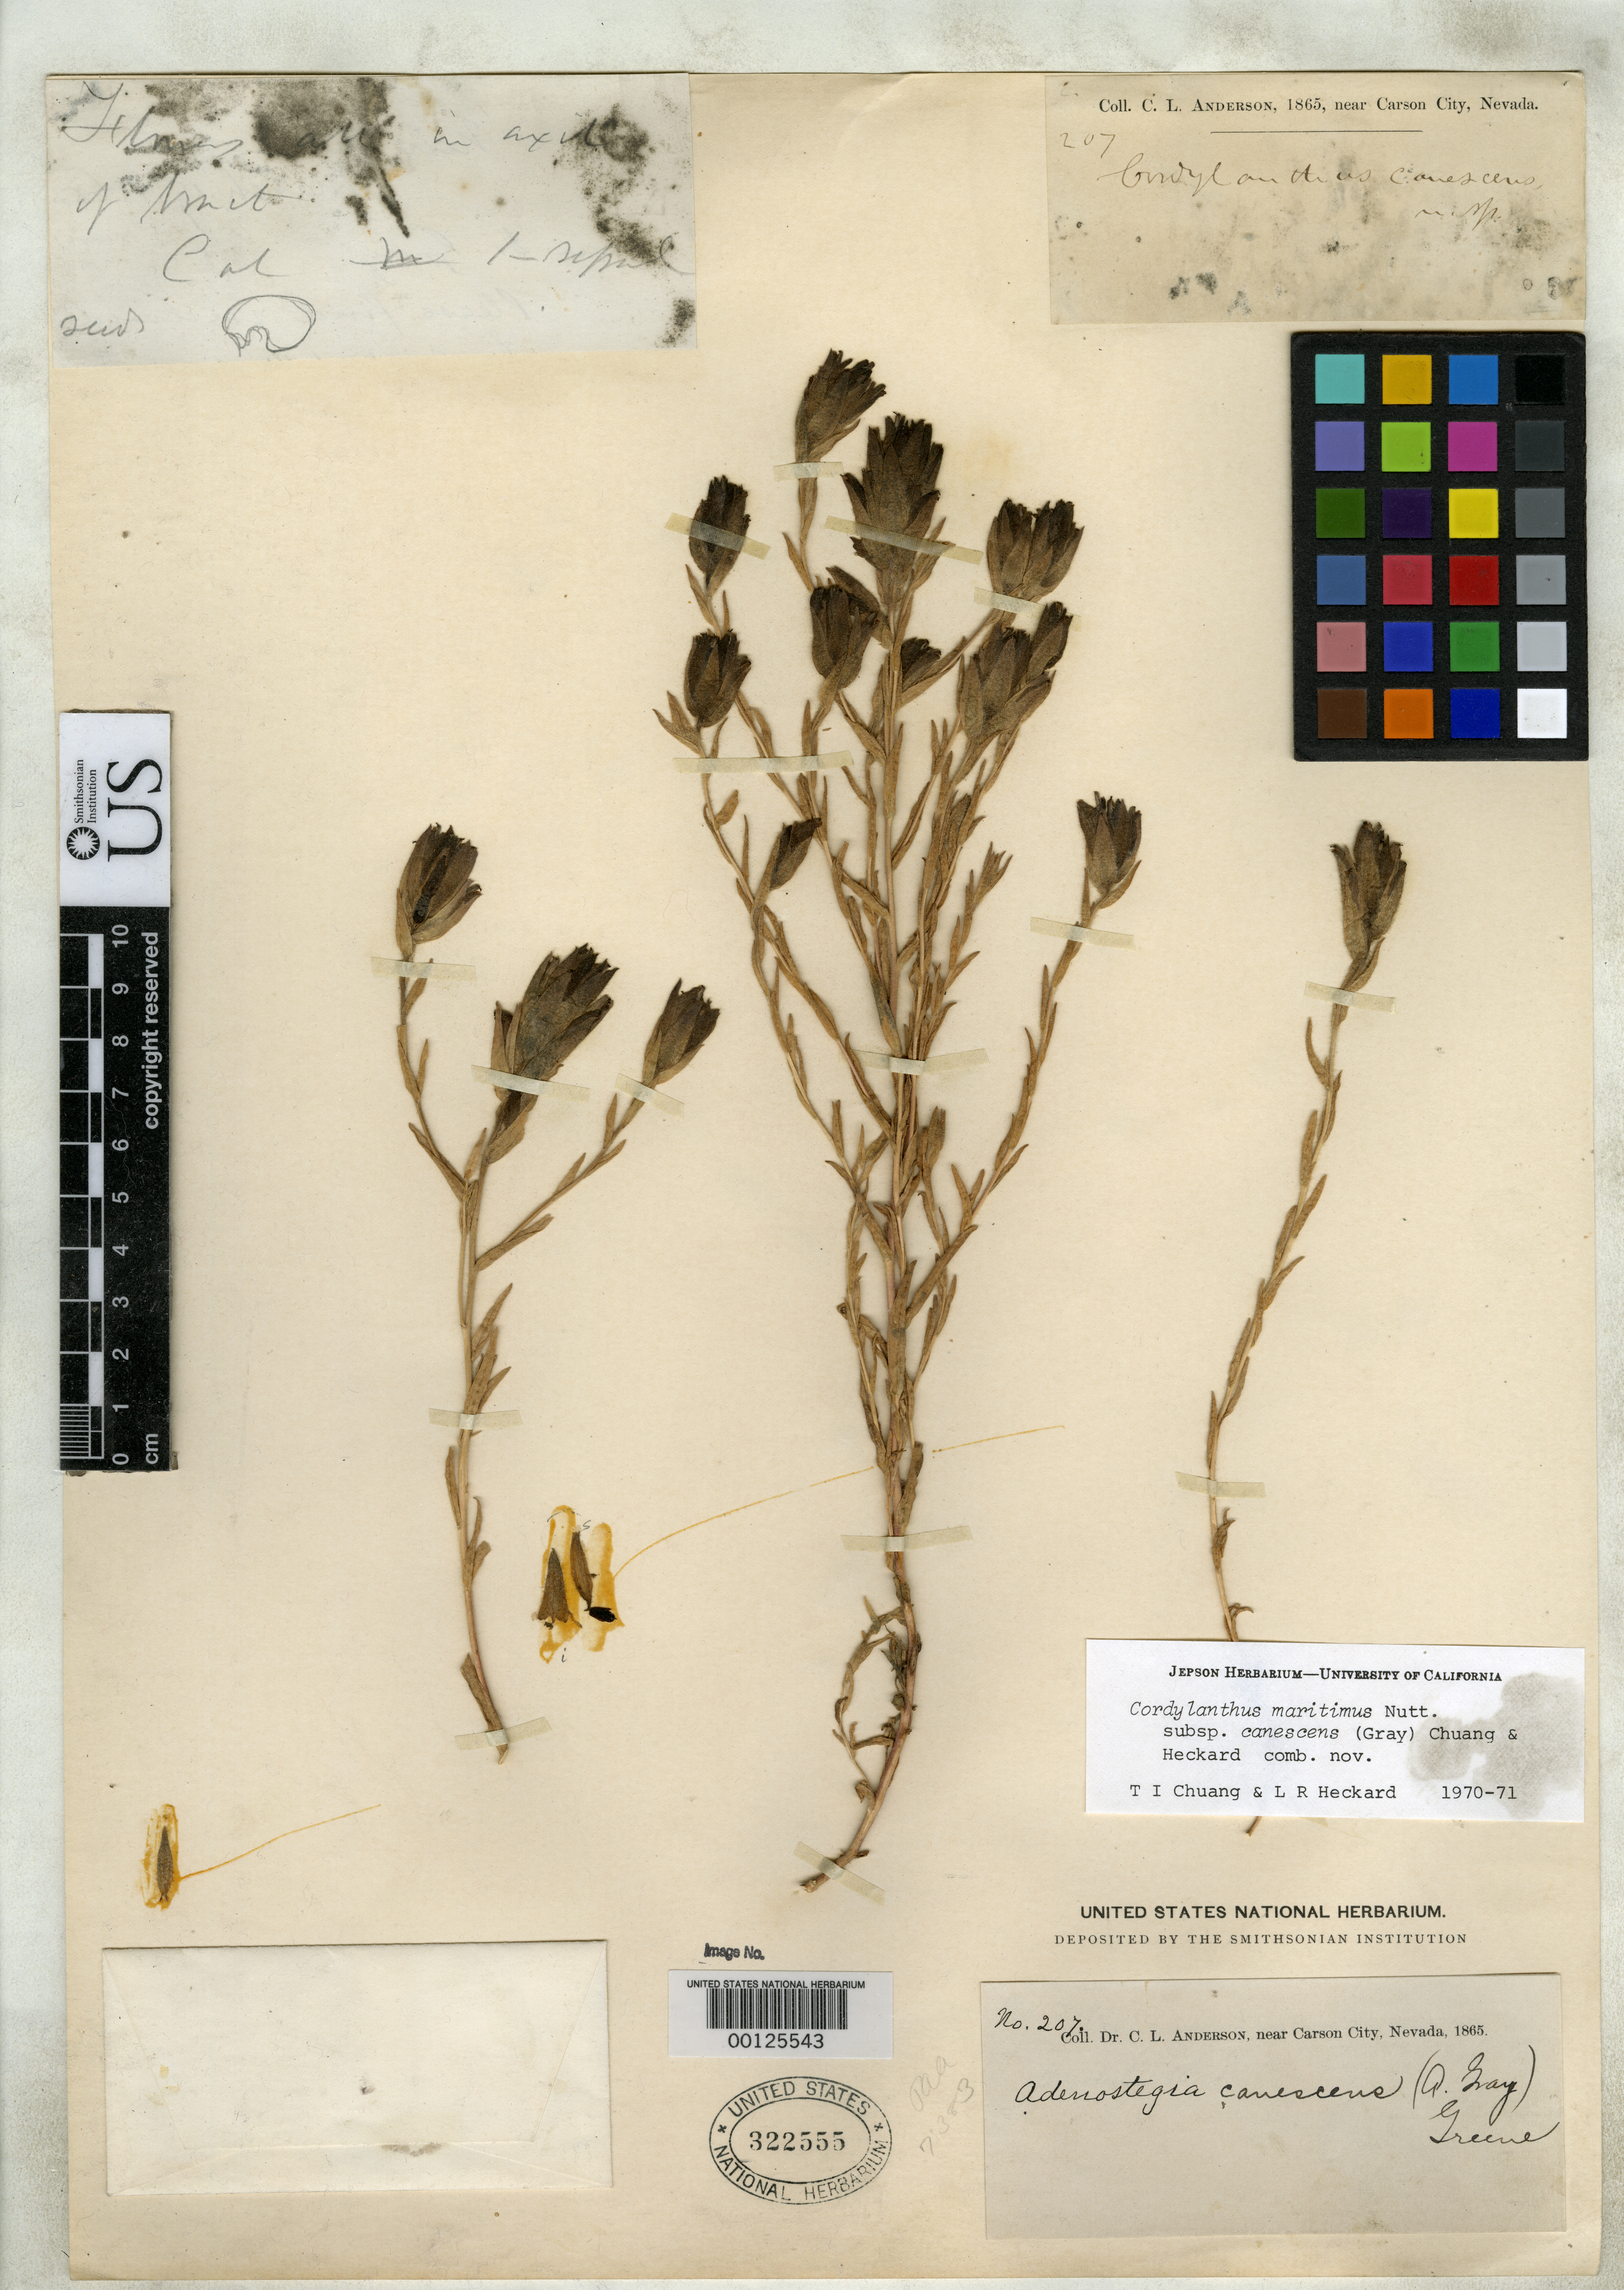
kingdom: Plantae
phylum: Tracheophyta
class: Magnoliopsida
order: Lamiales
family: Orobanchaceae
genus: Cordylanthus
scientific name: Cordylanthus canescens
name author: A. Gray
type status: Isotype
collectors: C. L. Anderson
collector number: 207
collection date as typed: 1865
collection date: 1865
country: United States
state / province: Nevada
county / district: Ormsby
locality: Carson City.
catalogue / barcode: US 322555